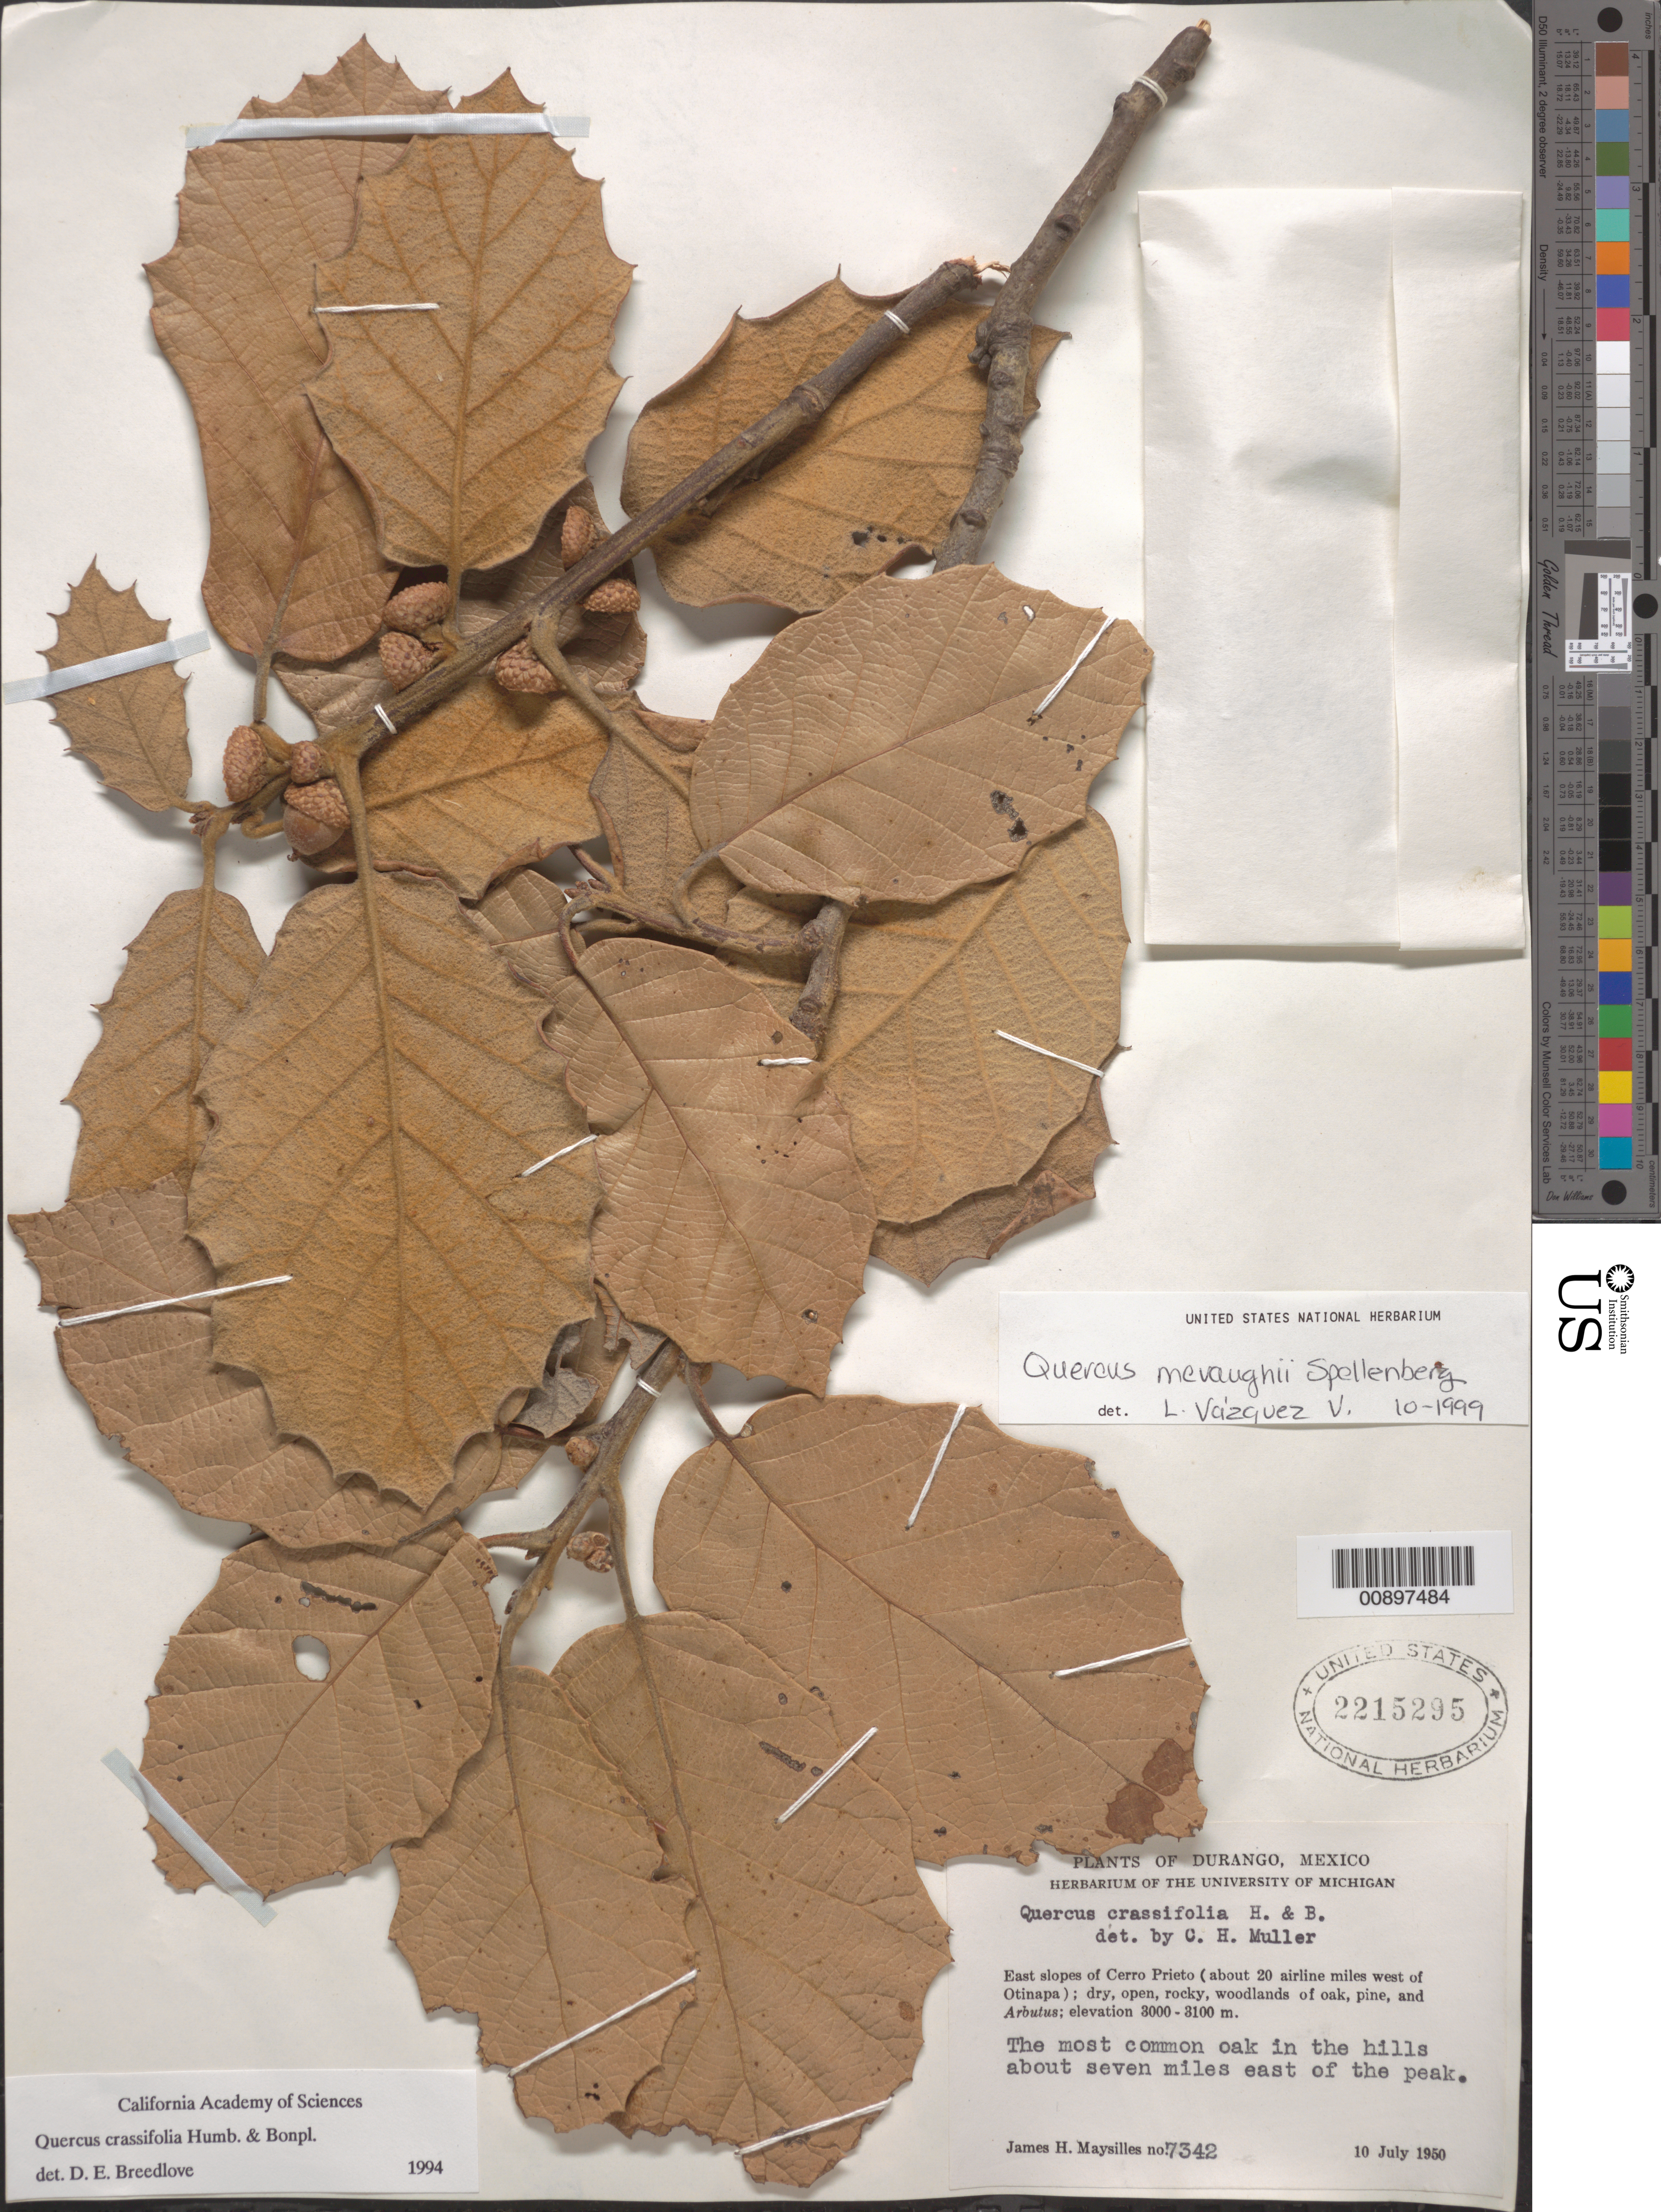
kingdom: Plantae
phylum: Tracheophyta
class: Magnoliopsida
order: Fagales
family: Fagaceae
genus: Quercus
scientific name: Quercus mcvaughii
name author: Spellenb.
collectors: J. Maysilles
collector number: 7342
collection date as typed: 10 Jul 1950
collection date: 1950-07-10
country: Mexico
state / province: Durango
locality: East slopes of Cerro Prieto (about 20 airline miles west of Otinapa). About seven miles east of the Peak.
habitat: Dry, open, rocky, woodlands of oak, pine and Arbutus.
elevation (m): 3100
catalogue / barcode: US 2215295